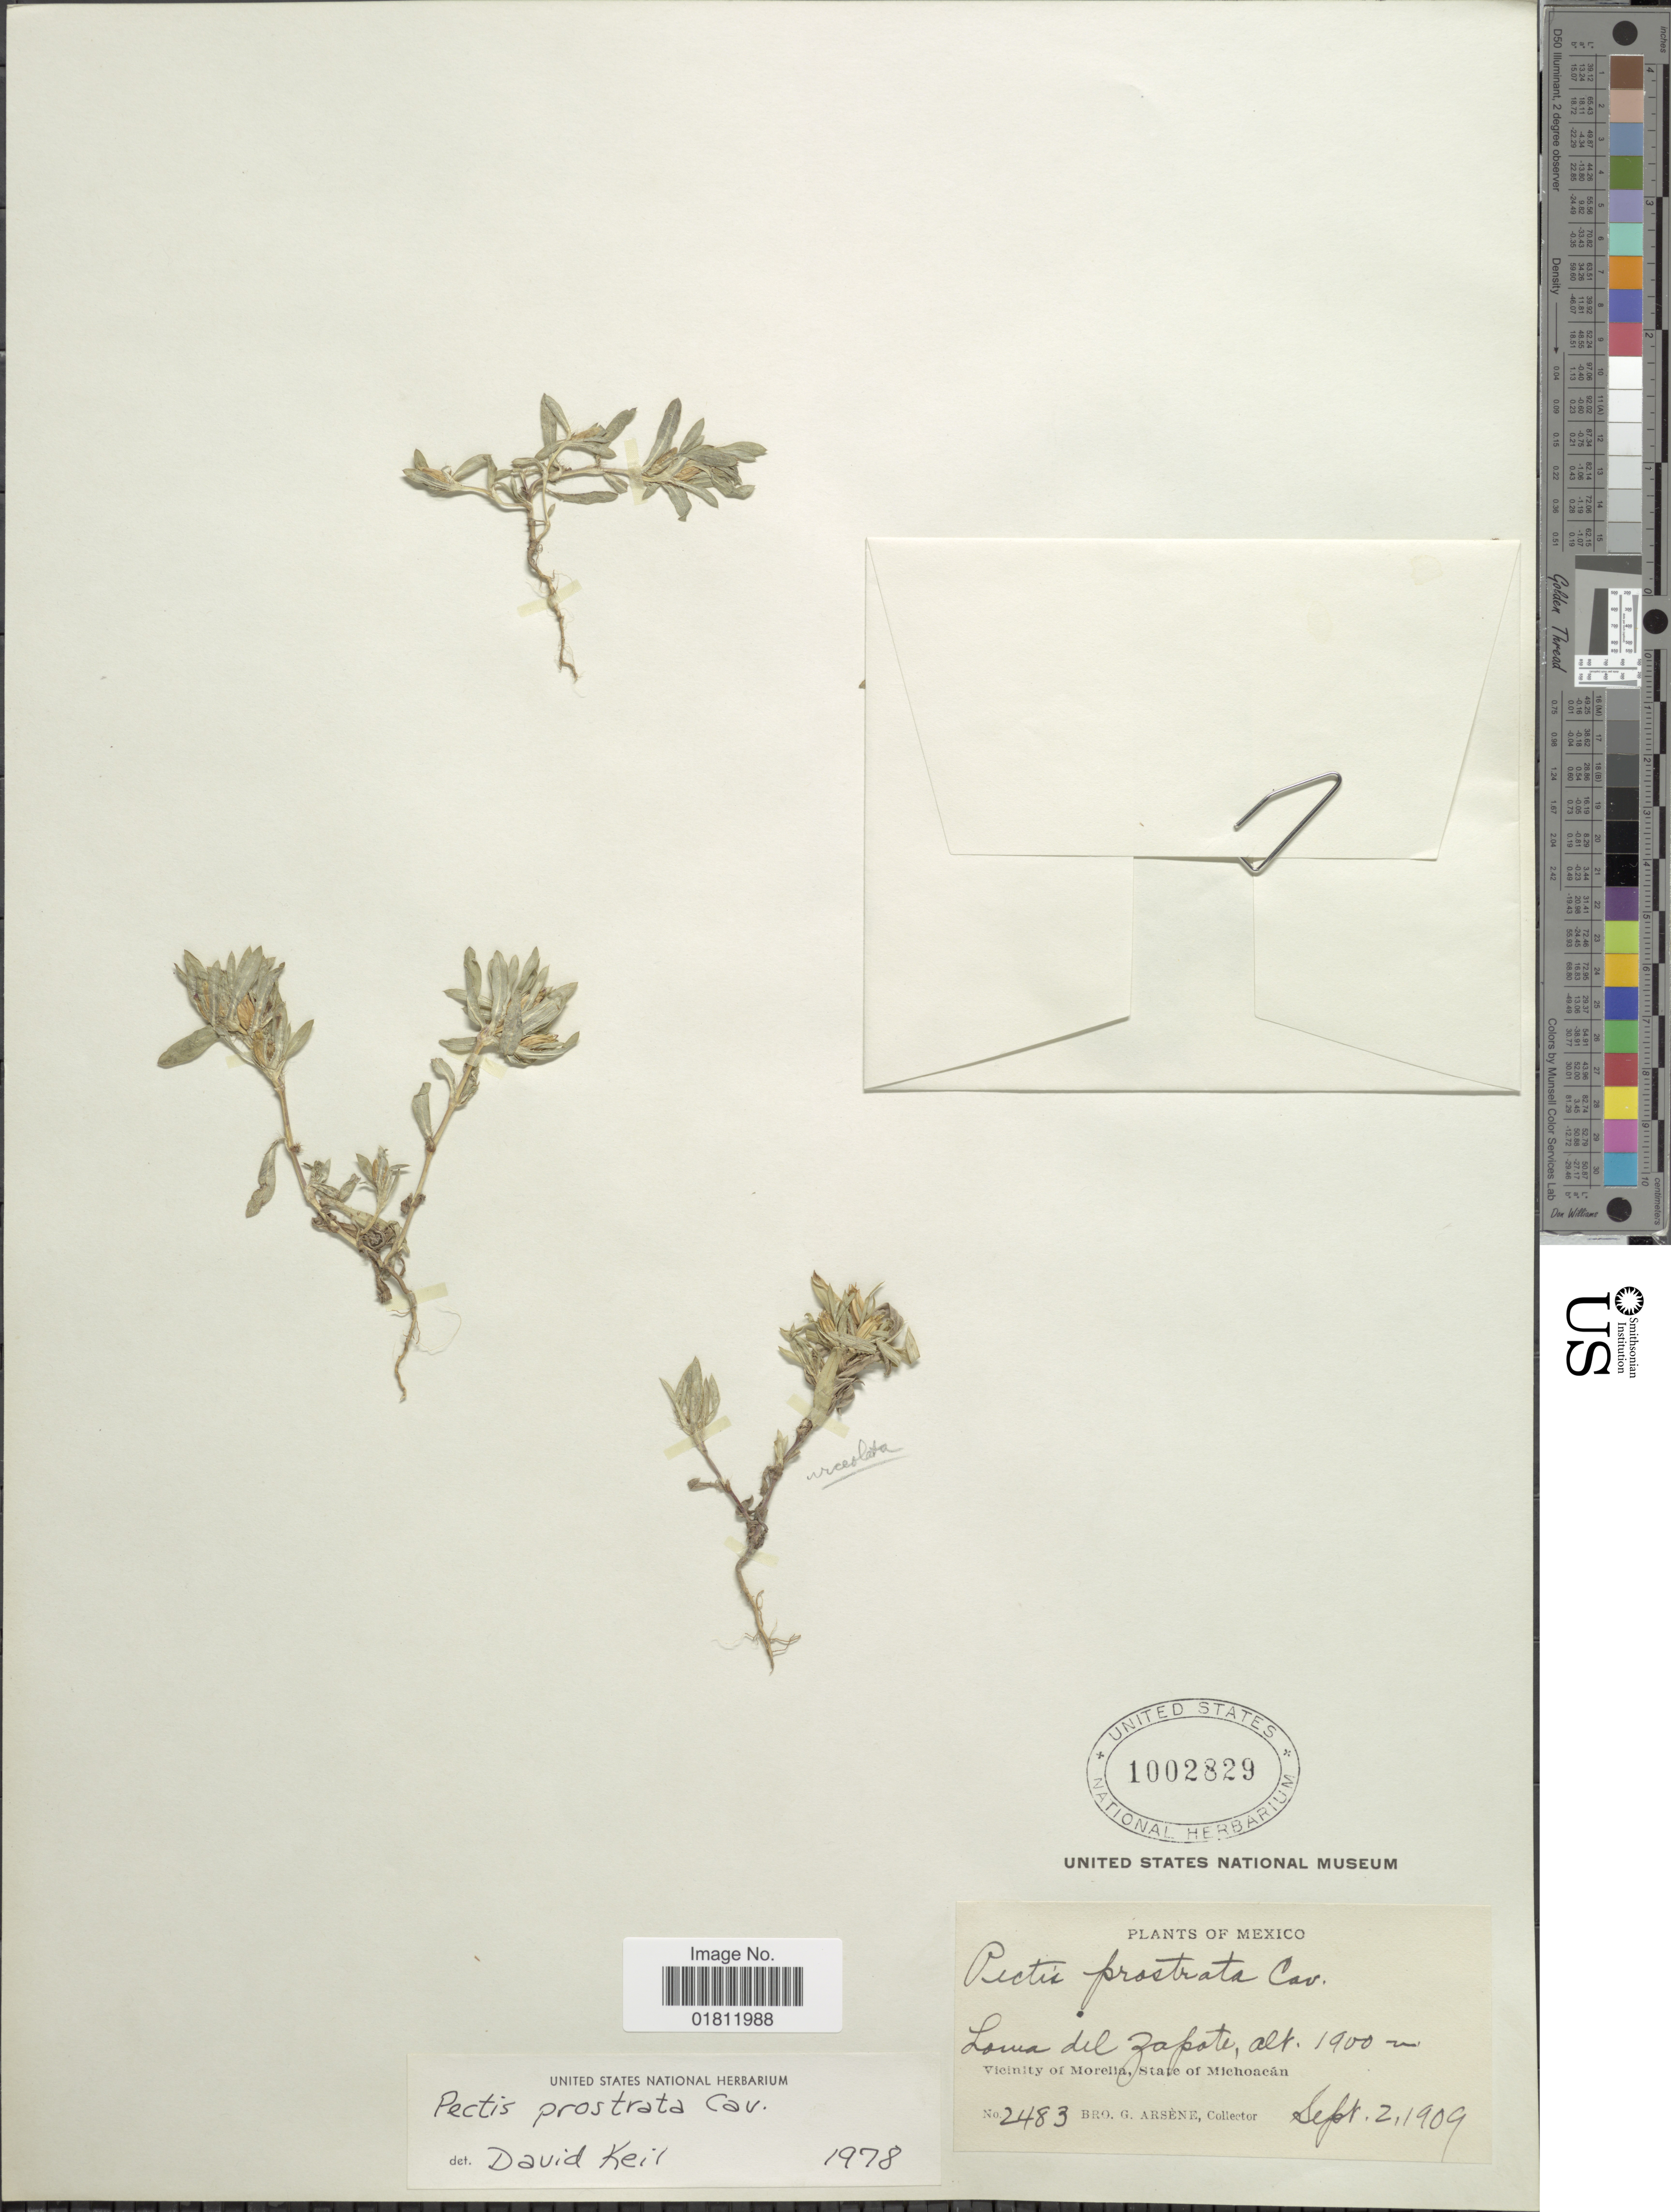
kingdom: Plantae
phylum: Tracheophyta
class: Magnoliopsida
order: Asterales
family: Asteraceae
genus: Pectis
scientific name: Pectis prostrata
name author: Cav.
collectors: Bro. G. Arsène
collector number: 2483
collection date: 1909-09-02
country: Mexico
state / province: Michoacán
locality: Loma del Zapote, Vicinity of Morelia, State of Michoacan.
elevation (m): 1900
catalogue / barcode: US 1002829